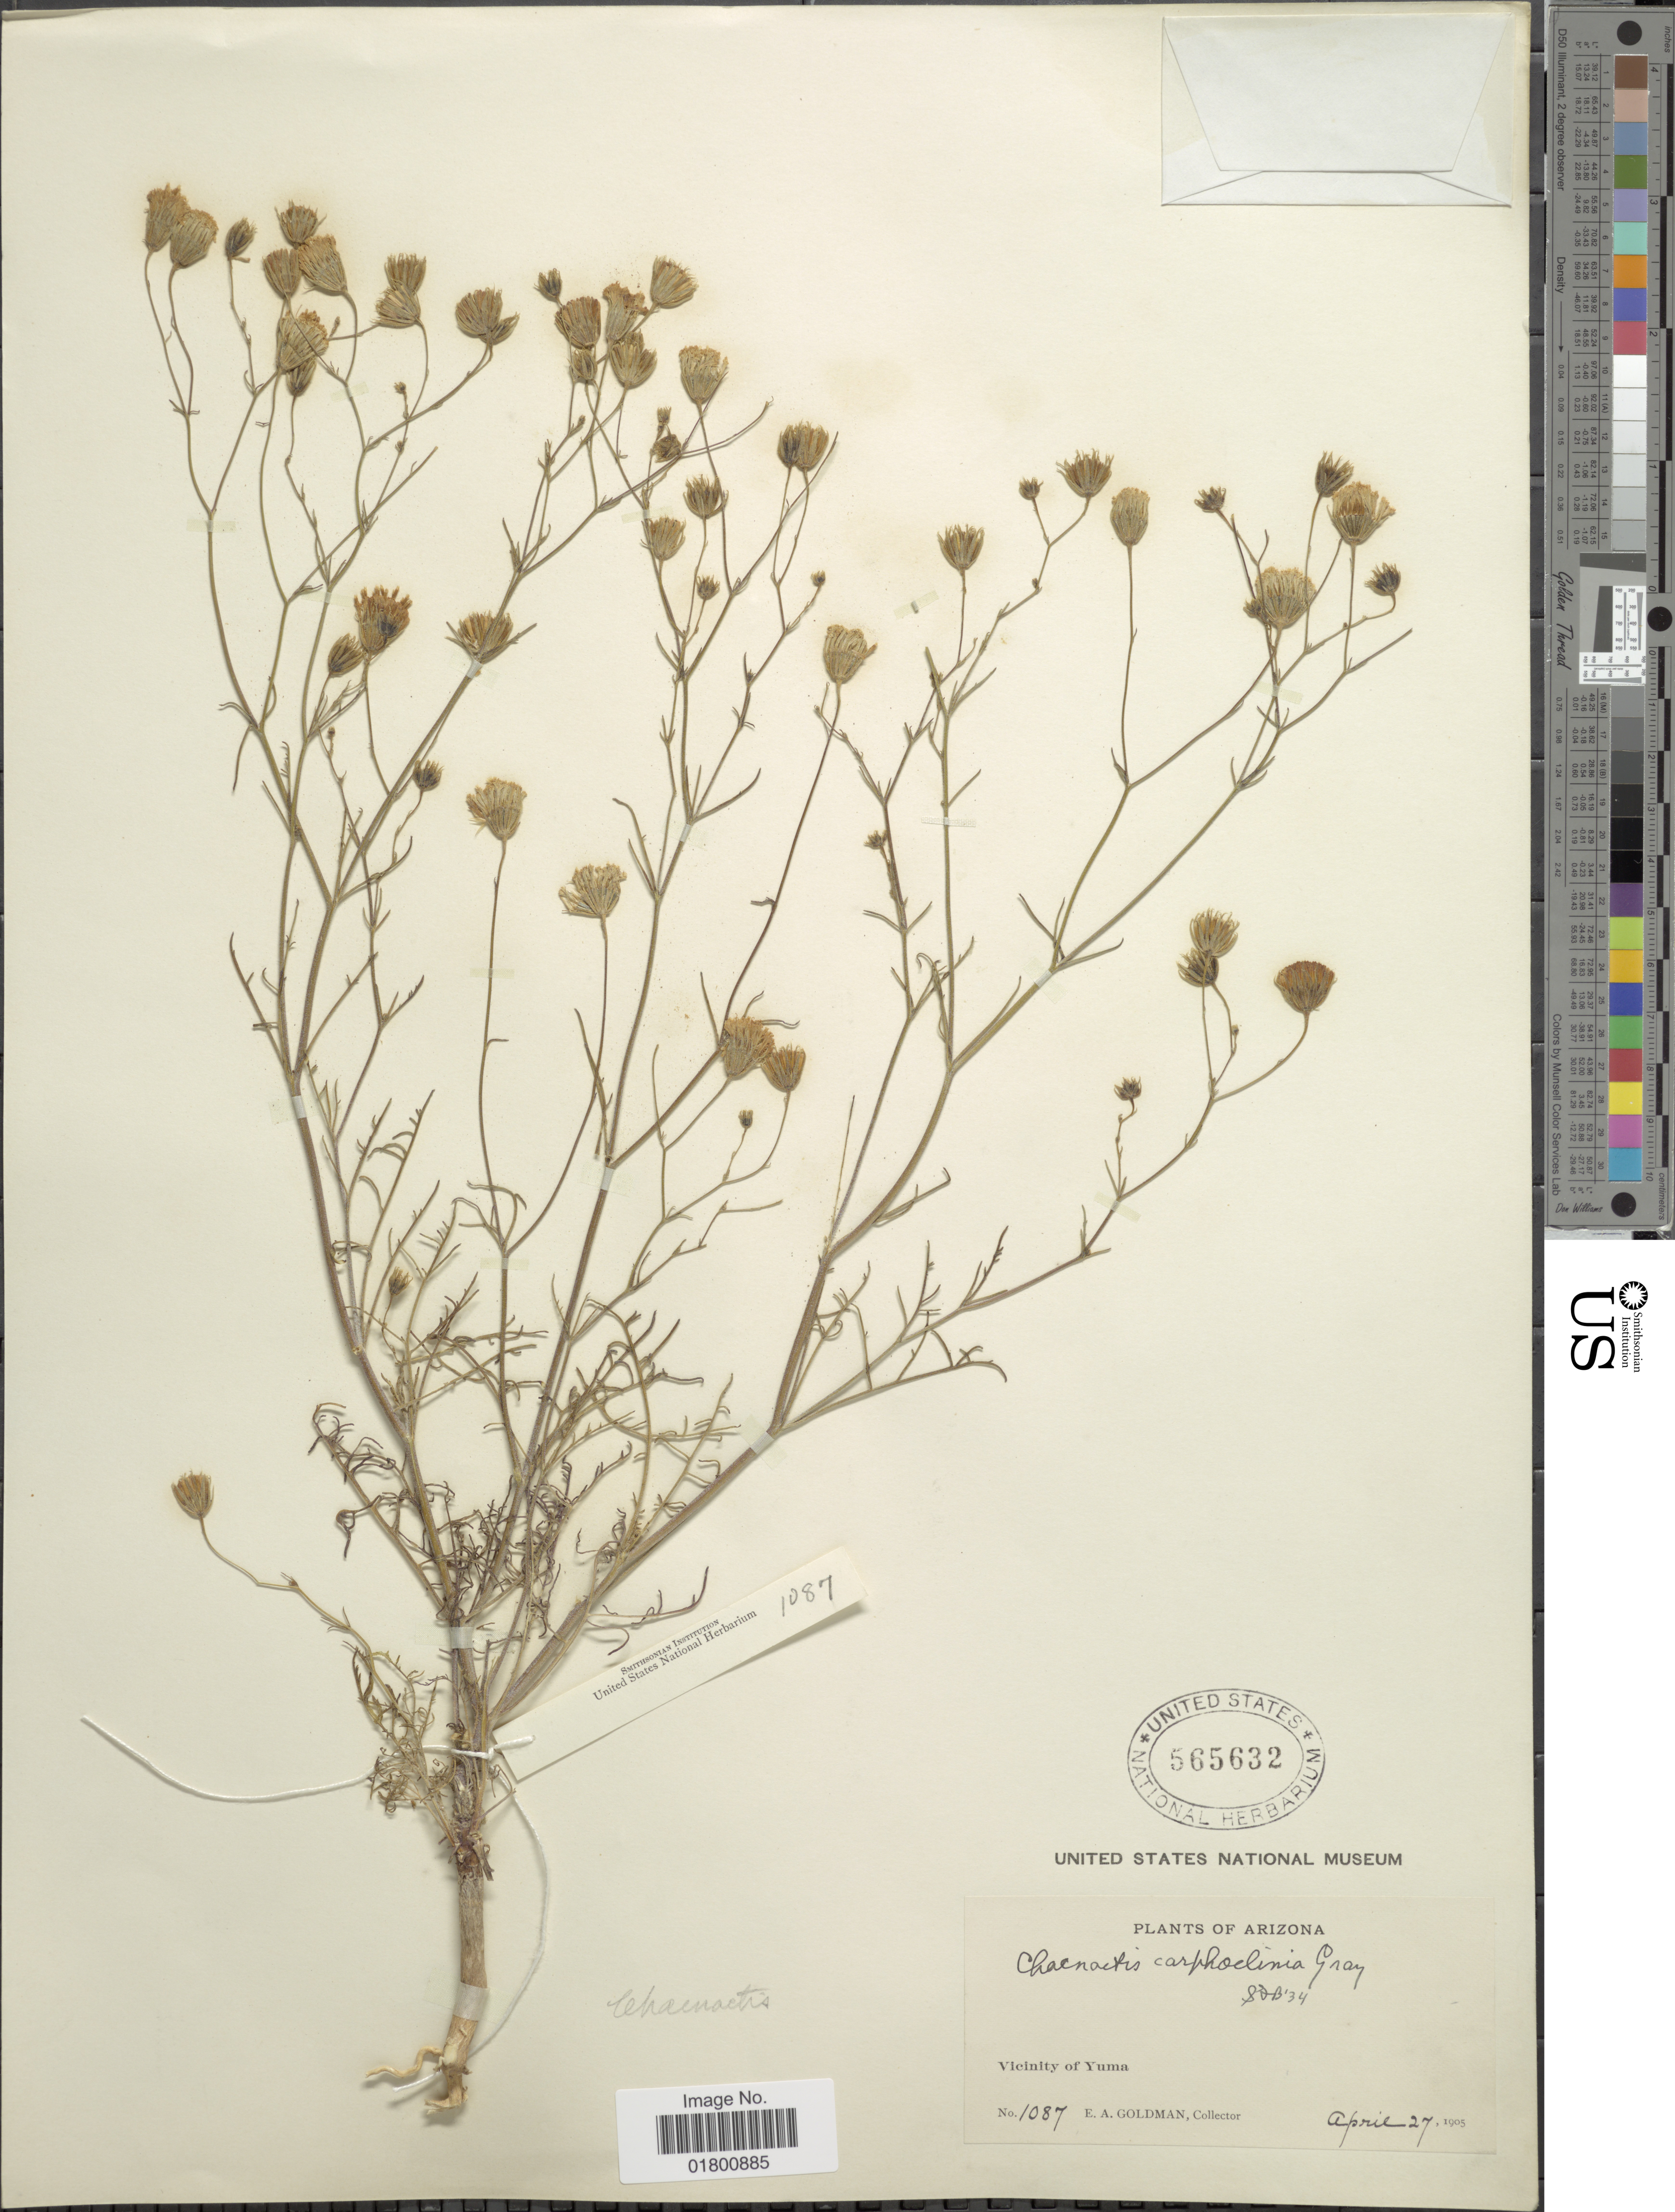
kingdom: Plantae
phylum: Tracheophyta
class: Magnoliopsida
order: Asterales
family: Asteraceae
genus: Chaenactis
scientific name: Chaenactis carphoclinia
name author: A. Gray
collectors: E. A. Goldman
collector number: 1087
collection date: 1905-04-27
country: United States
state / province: Arizona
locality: Vicinity of Yuma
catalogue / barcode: US 565632